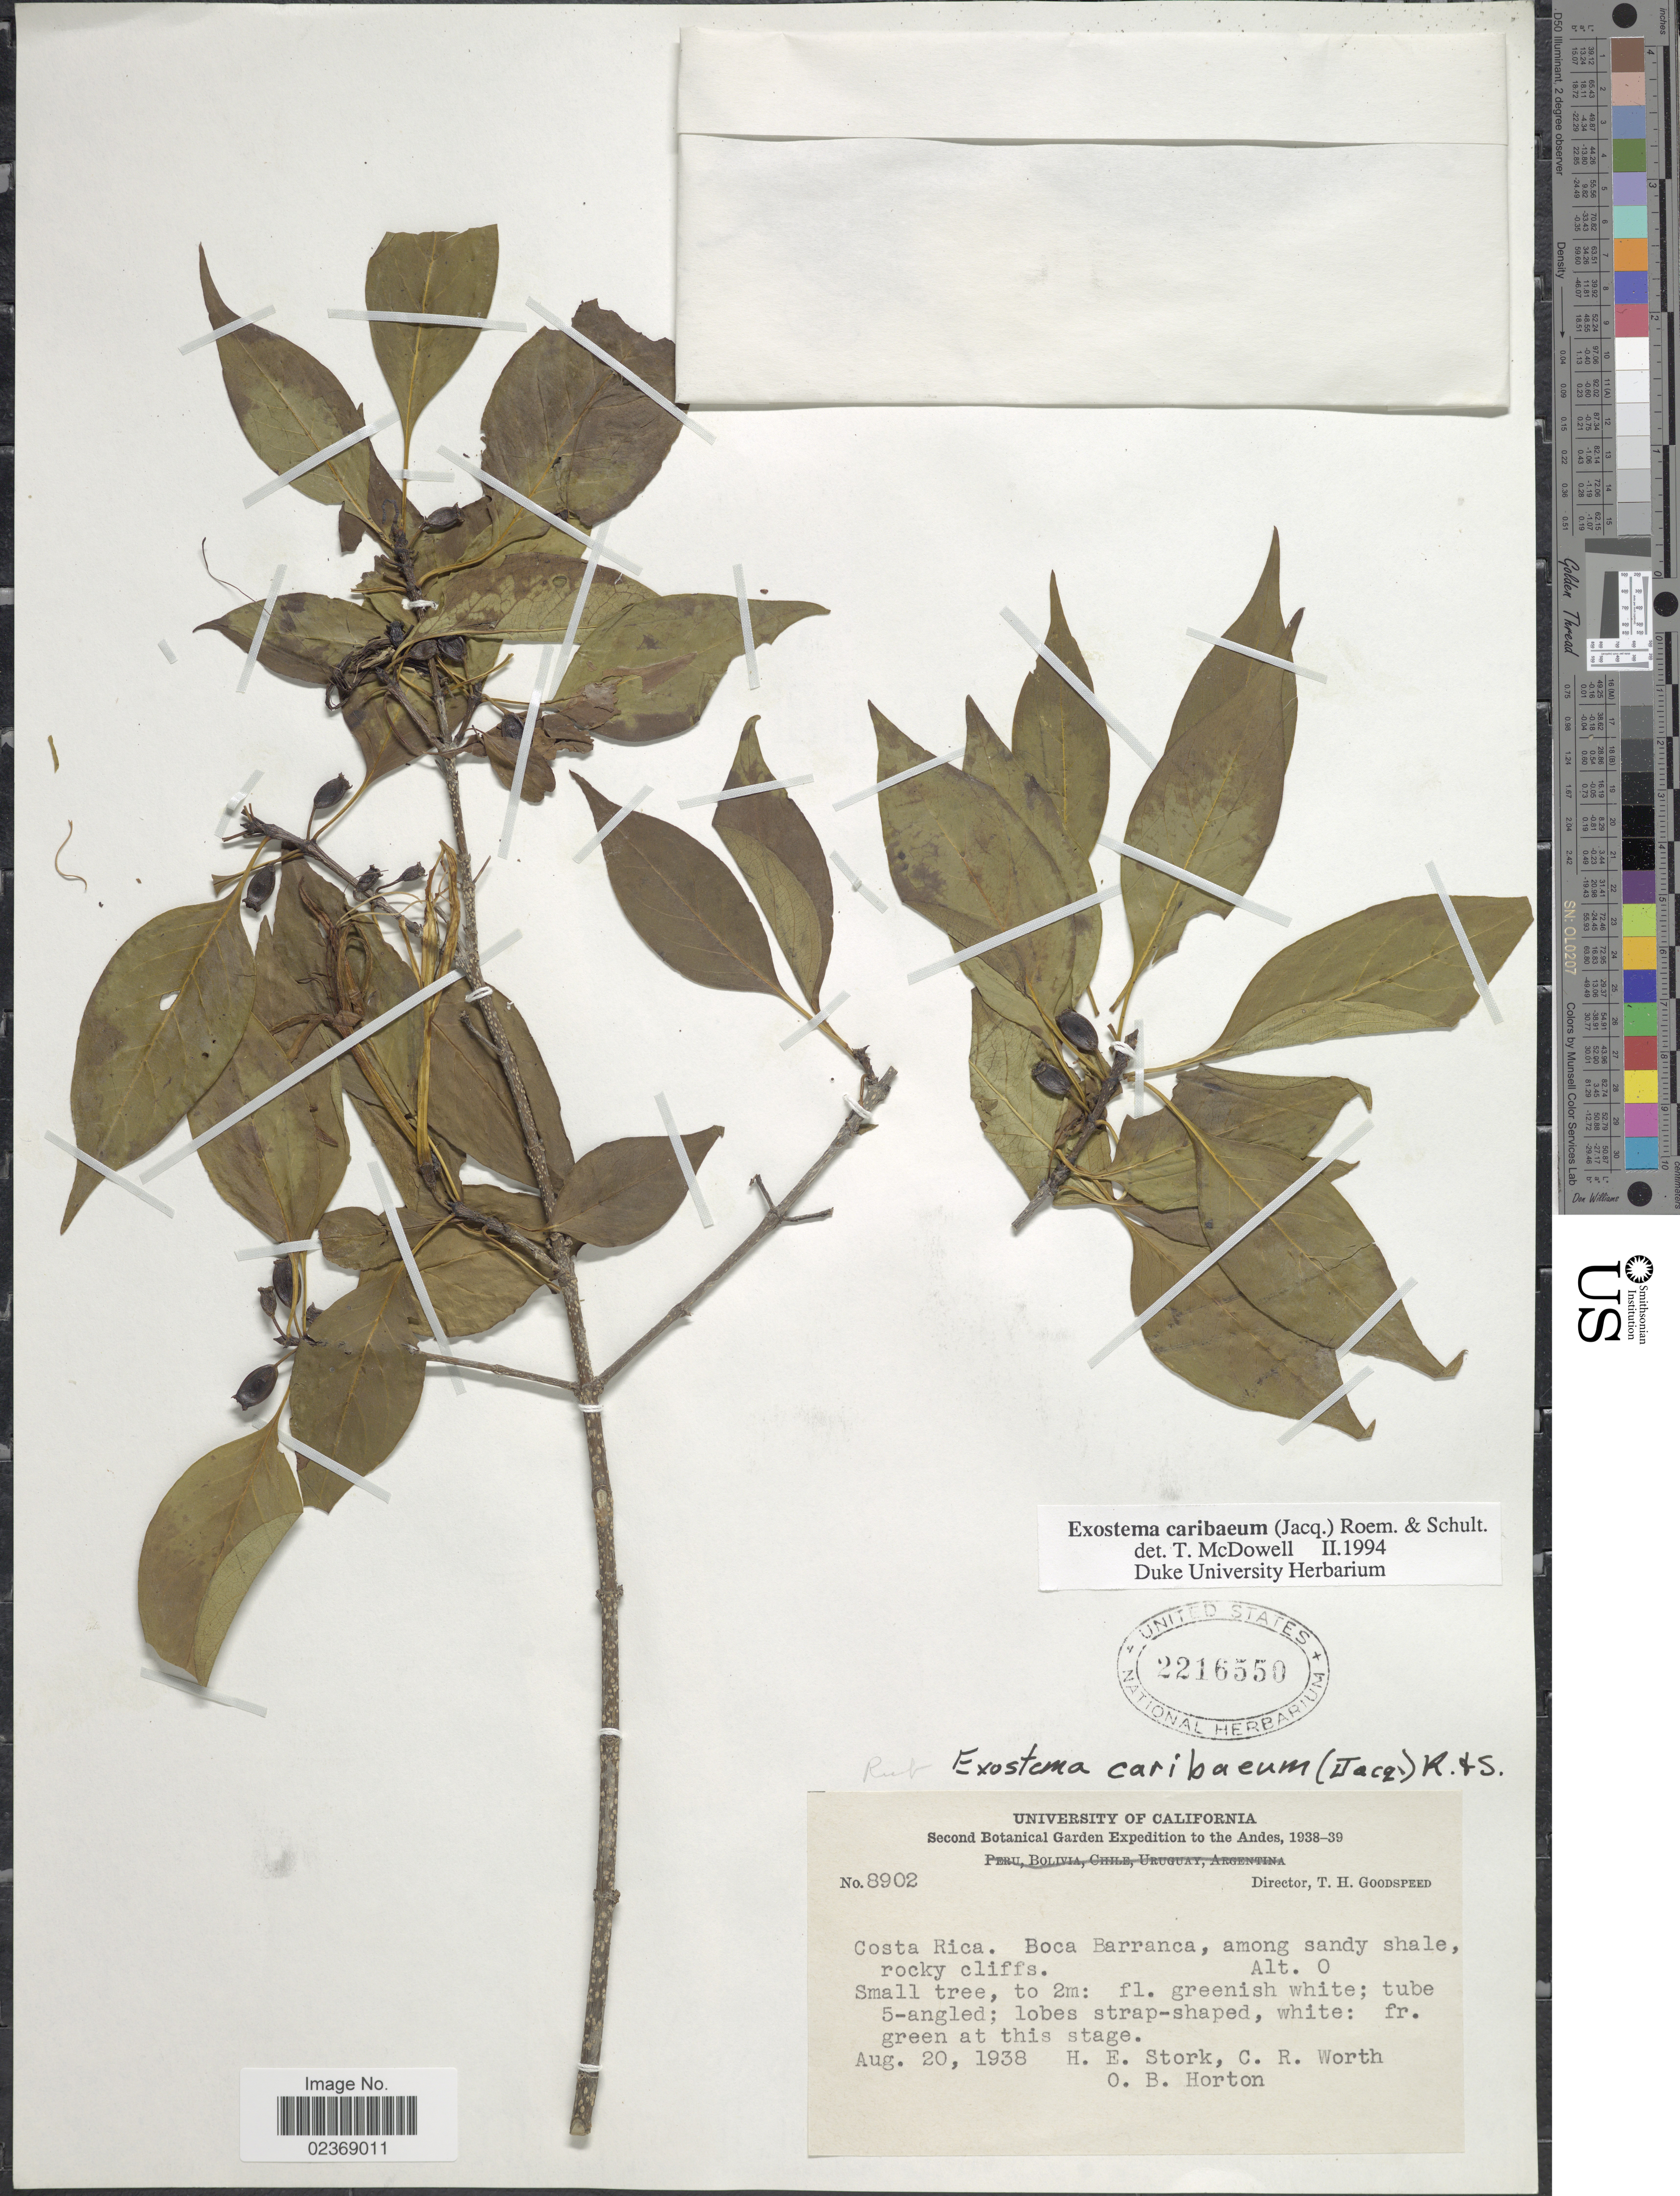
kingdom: Plantae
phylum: Tracheophyta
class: Magnoliopsida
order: Gentianales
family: Rubiaceae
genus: Exostema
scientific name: Exostema caribaeum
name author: (Jacq.) Roem. & Schult.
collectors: H. E. Stork, C. R. Worth & O. B. Horton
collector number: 8902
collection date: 1938-08-20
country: Costa Rica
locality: Boca Barranca, among sandy shale, rocky cliffs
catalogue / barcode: US 216550